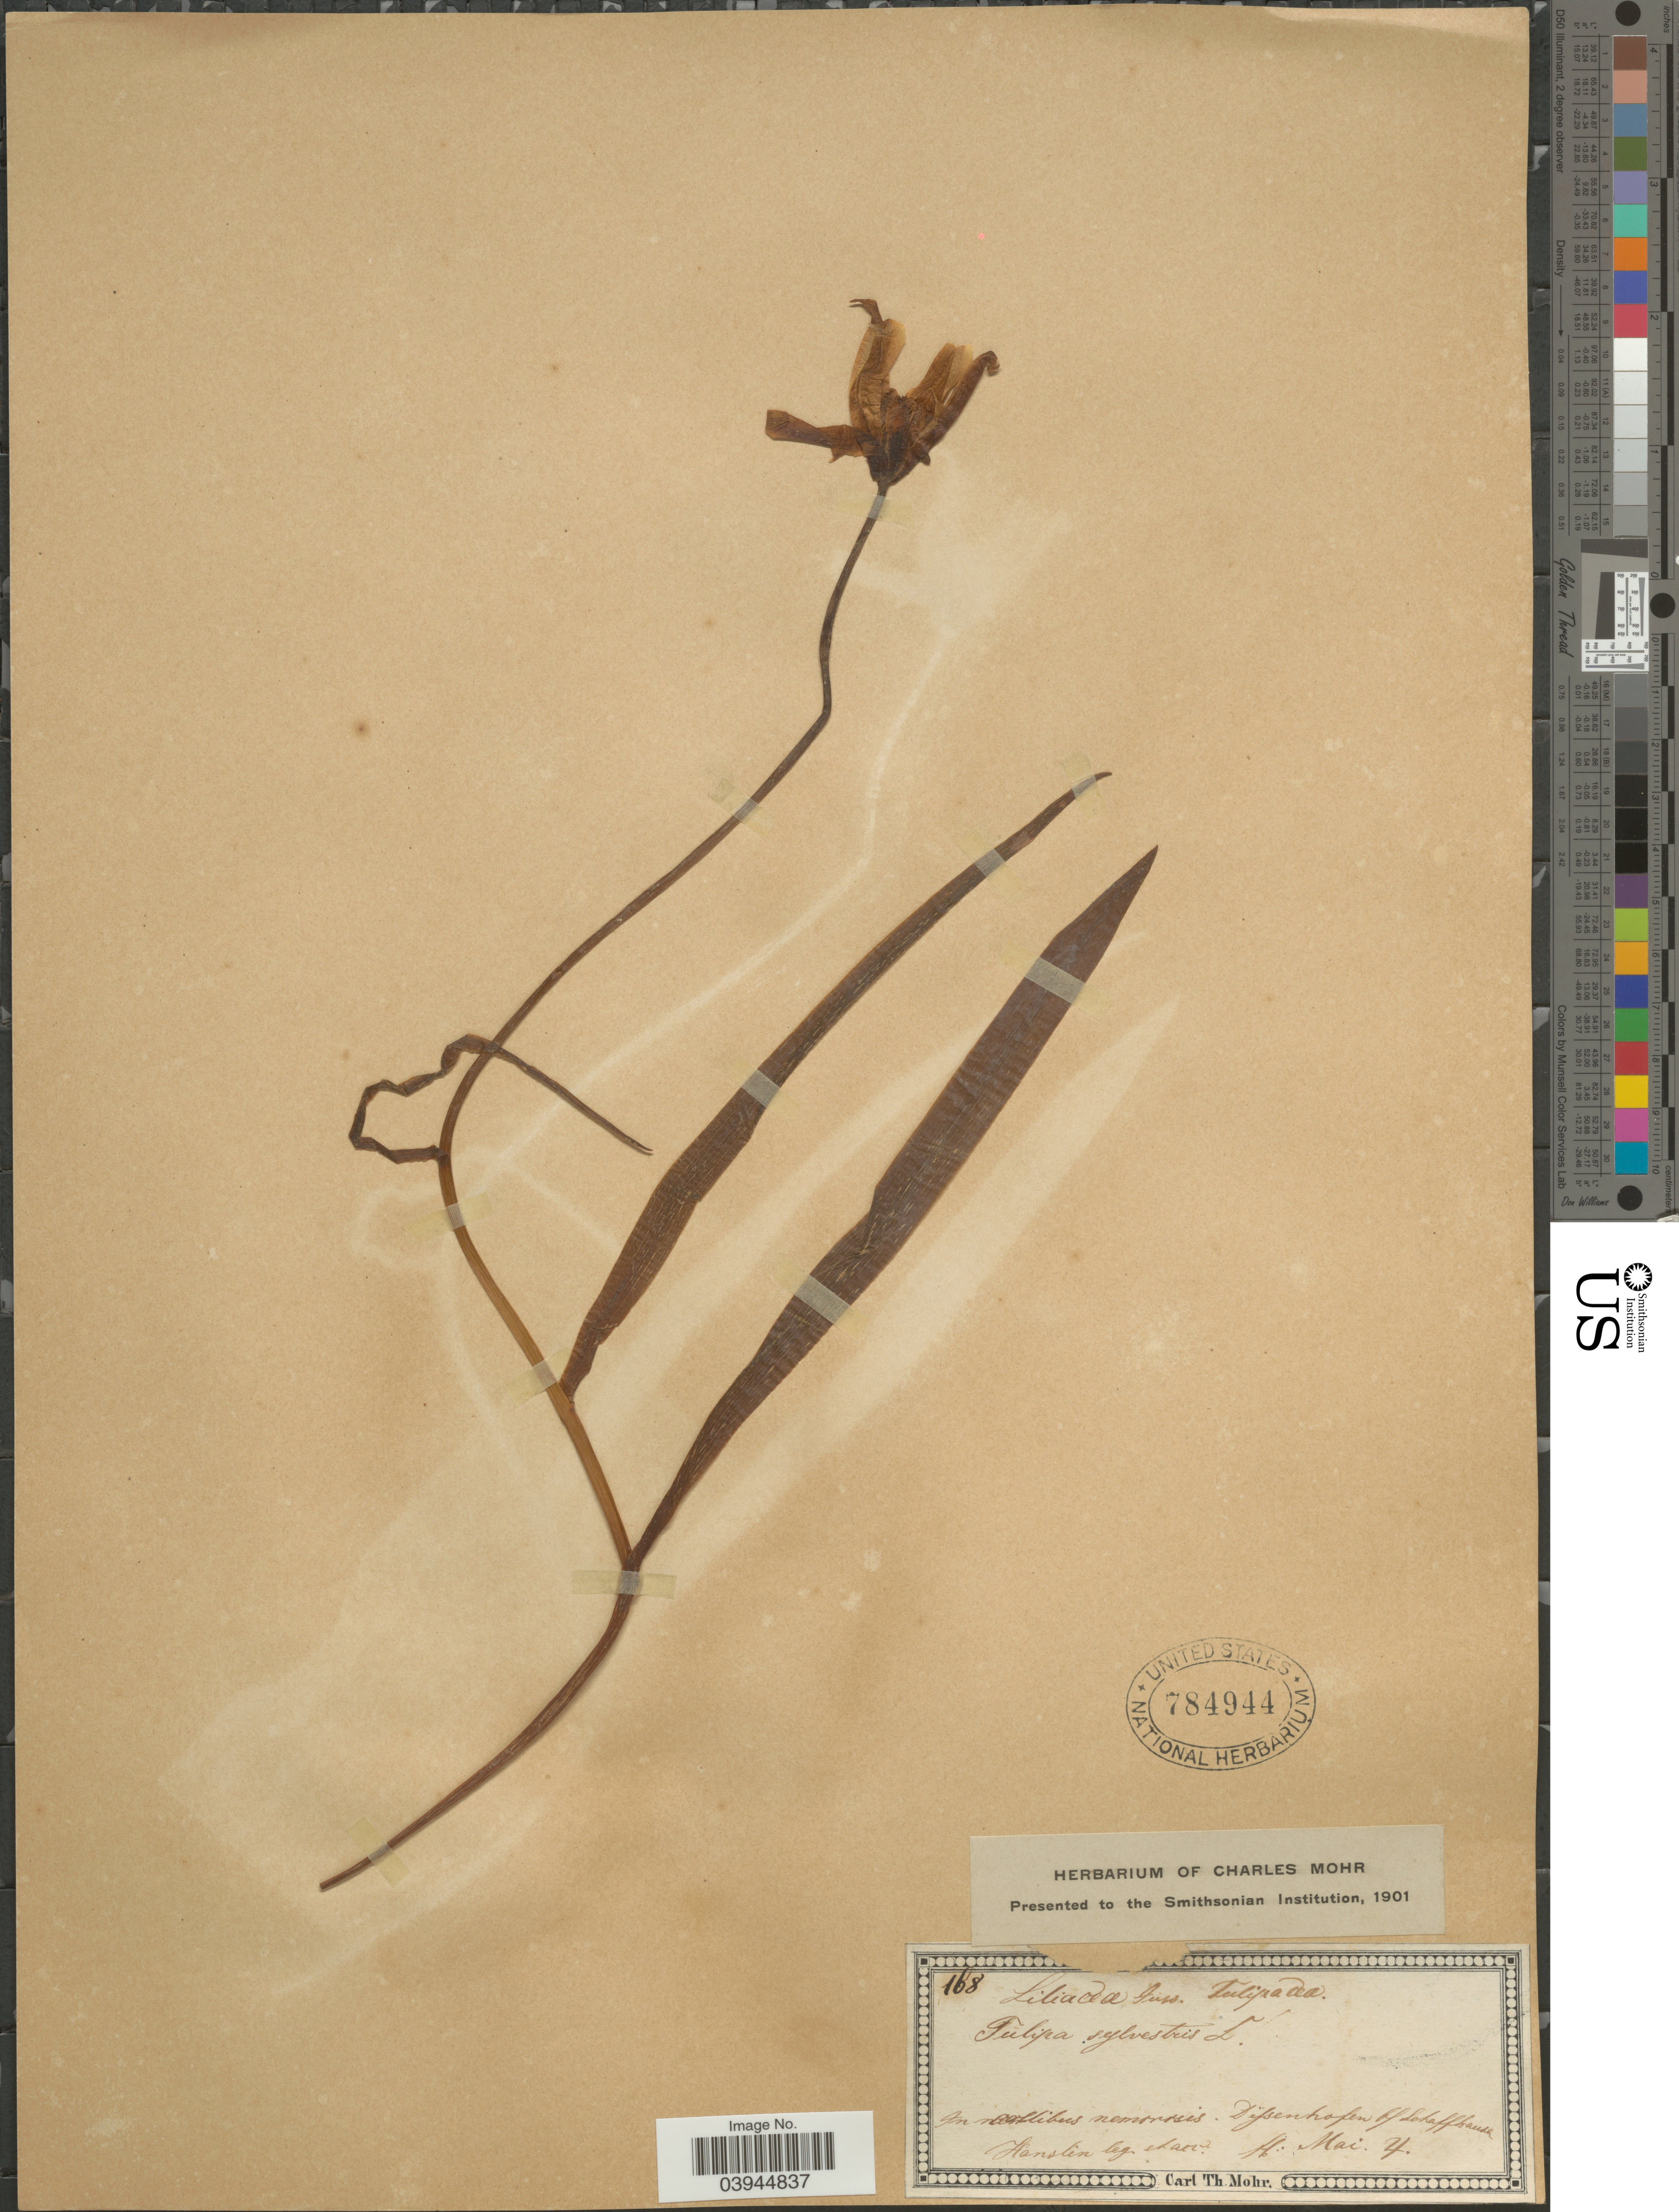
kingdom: Plantae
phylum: Tracheophyta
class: Liliopsida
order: Liliales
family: Liliaceae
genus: Tulipa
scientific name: Tulipa silvestris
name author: L.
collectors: Hanstin & et al.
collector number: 168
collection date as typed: Transcribed d/m/y: /4/5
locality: In montibus nemorosis. Difsenhofen of Lehaffheuse. [interpreted]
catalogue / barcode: US 784944